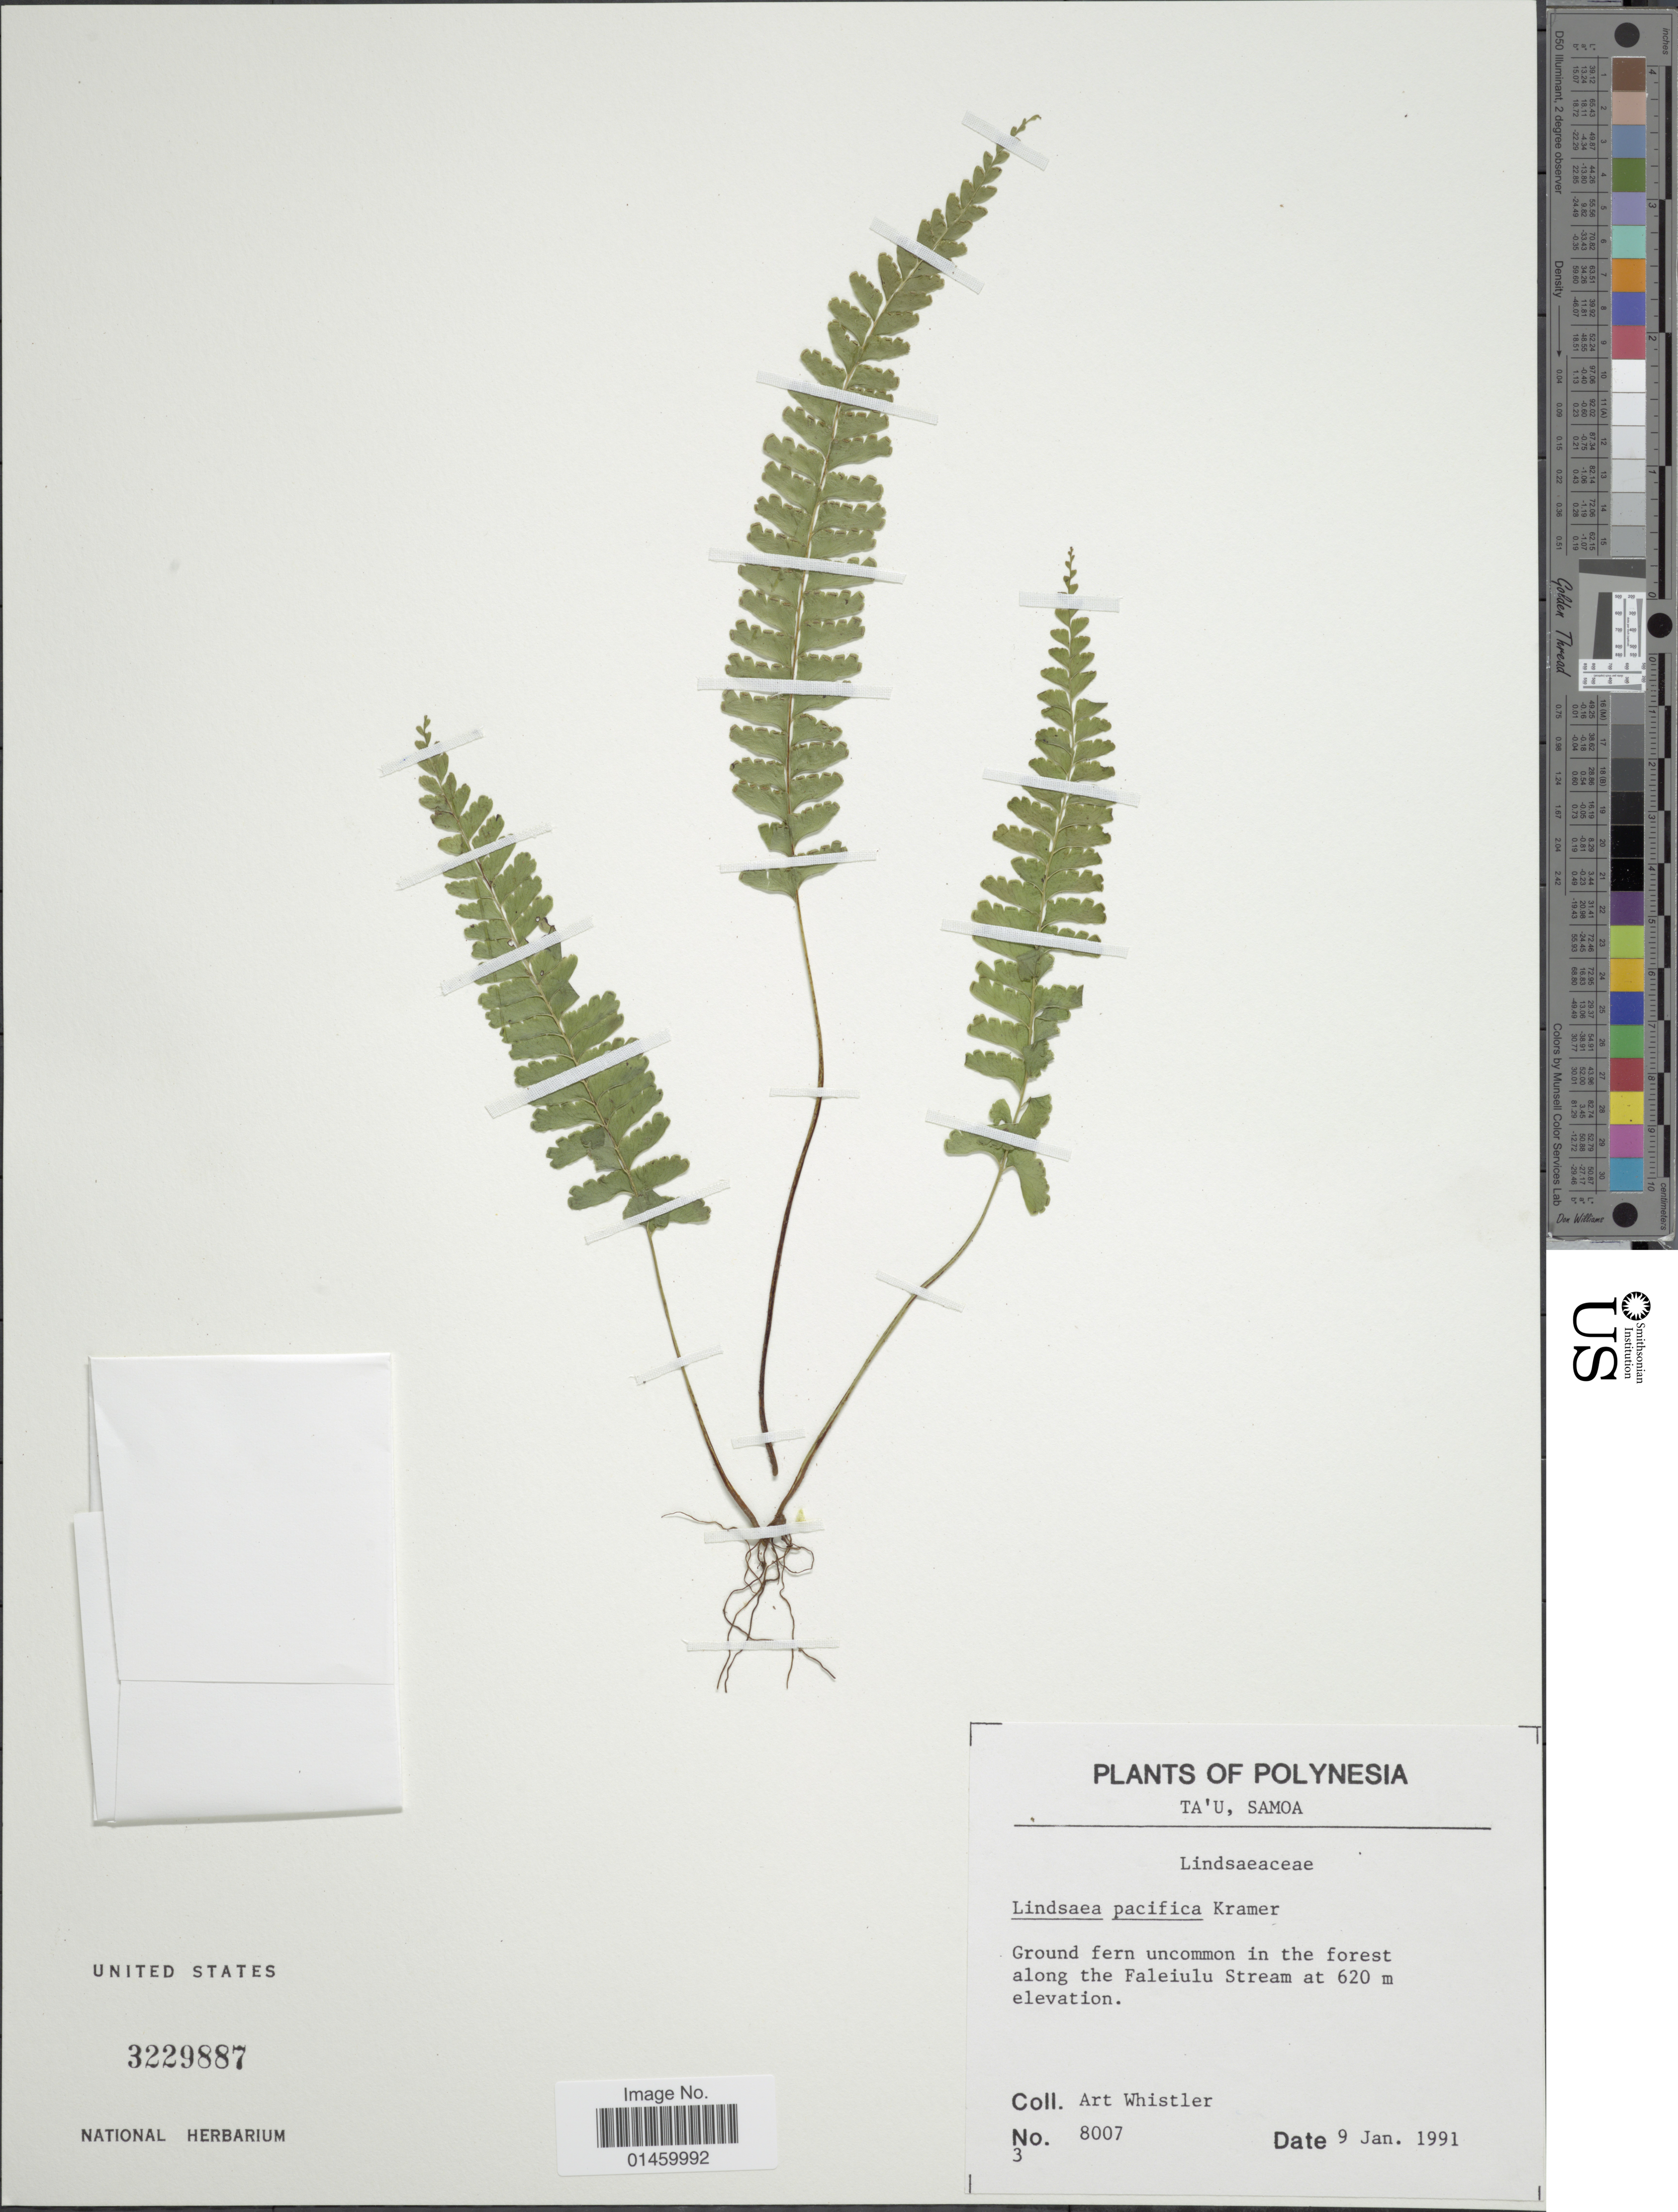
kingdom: Plantae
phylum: Tracheophyta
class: Polypodiopsida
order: Polypodiales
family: Lindsaeaceae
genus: Lindsaea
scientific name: Lindsaea pacifica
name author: K.U. Kramer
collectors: A. Whistler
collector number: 8007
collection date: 1991-01-09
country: American Samoa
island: Ta'u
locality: Along the Faleiulu Stream.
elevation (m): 620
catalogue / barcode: US 3229887